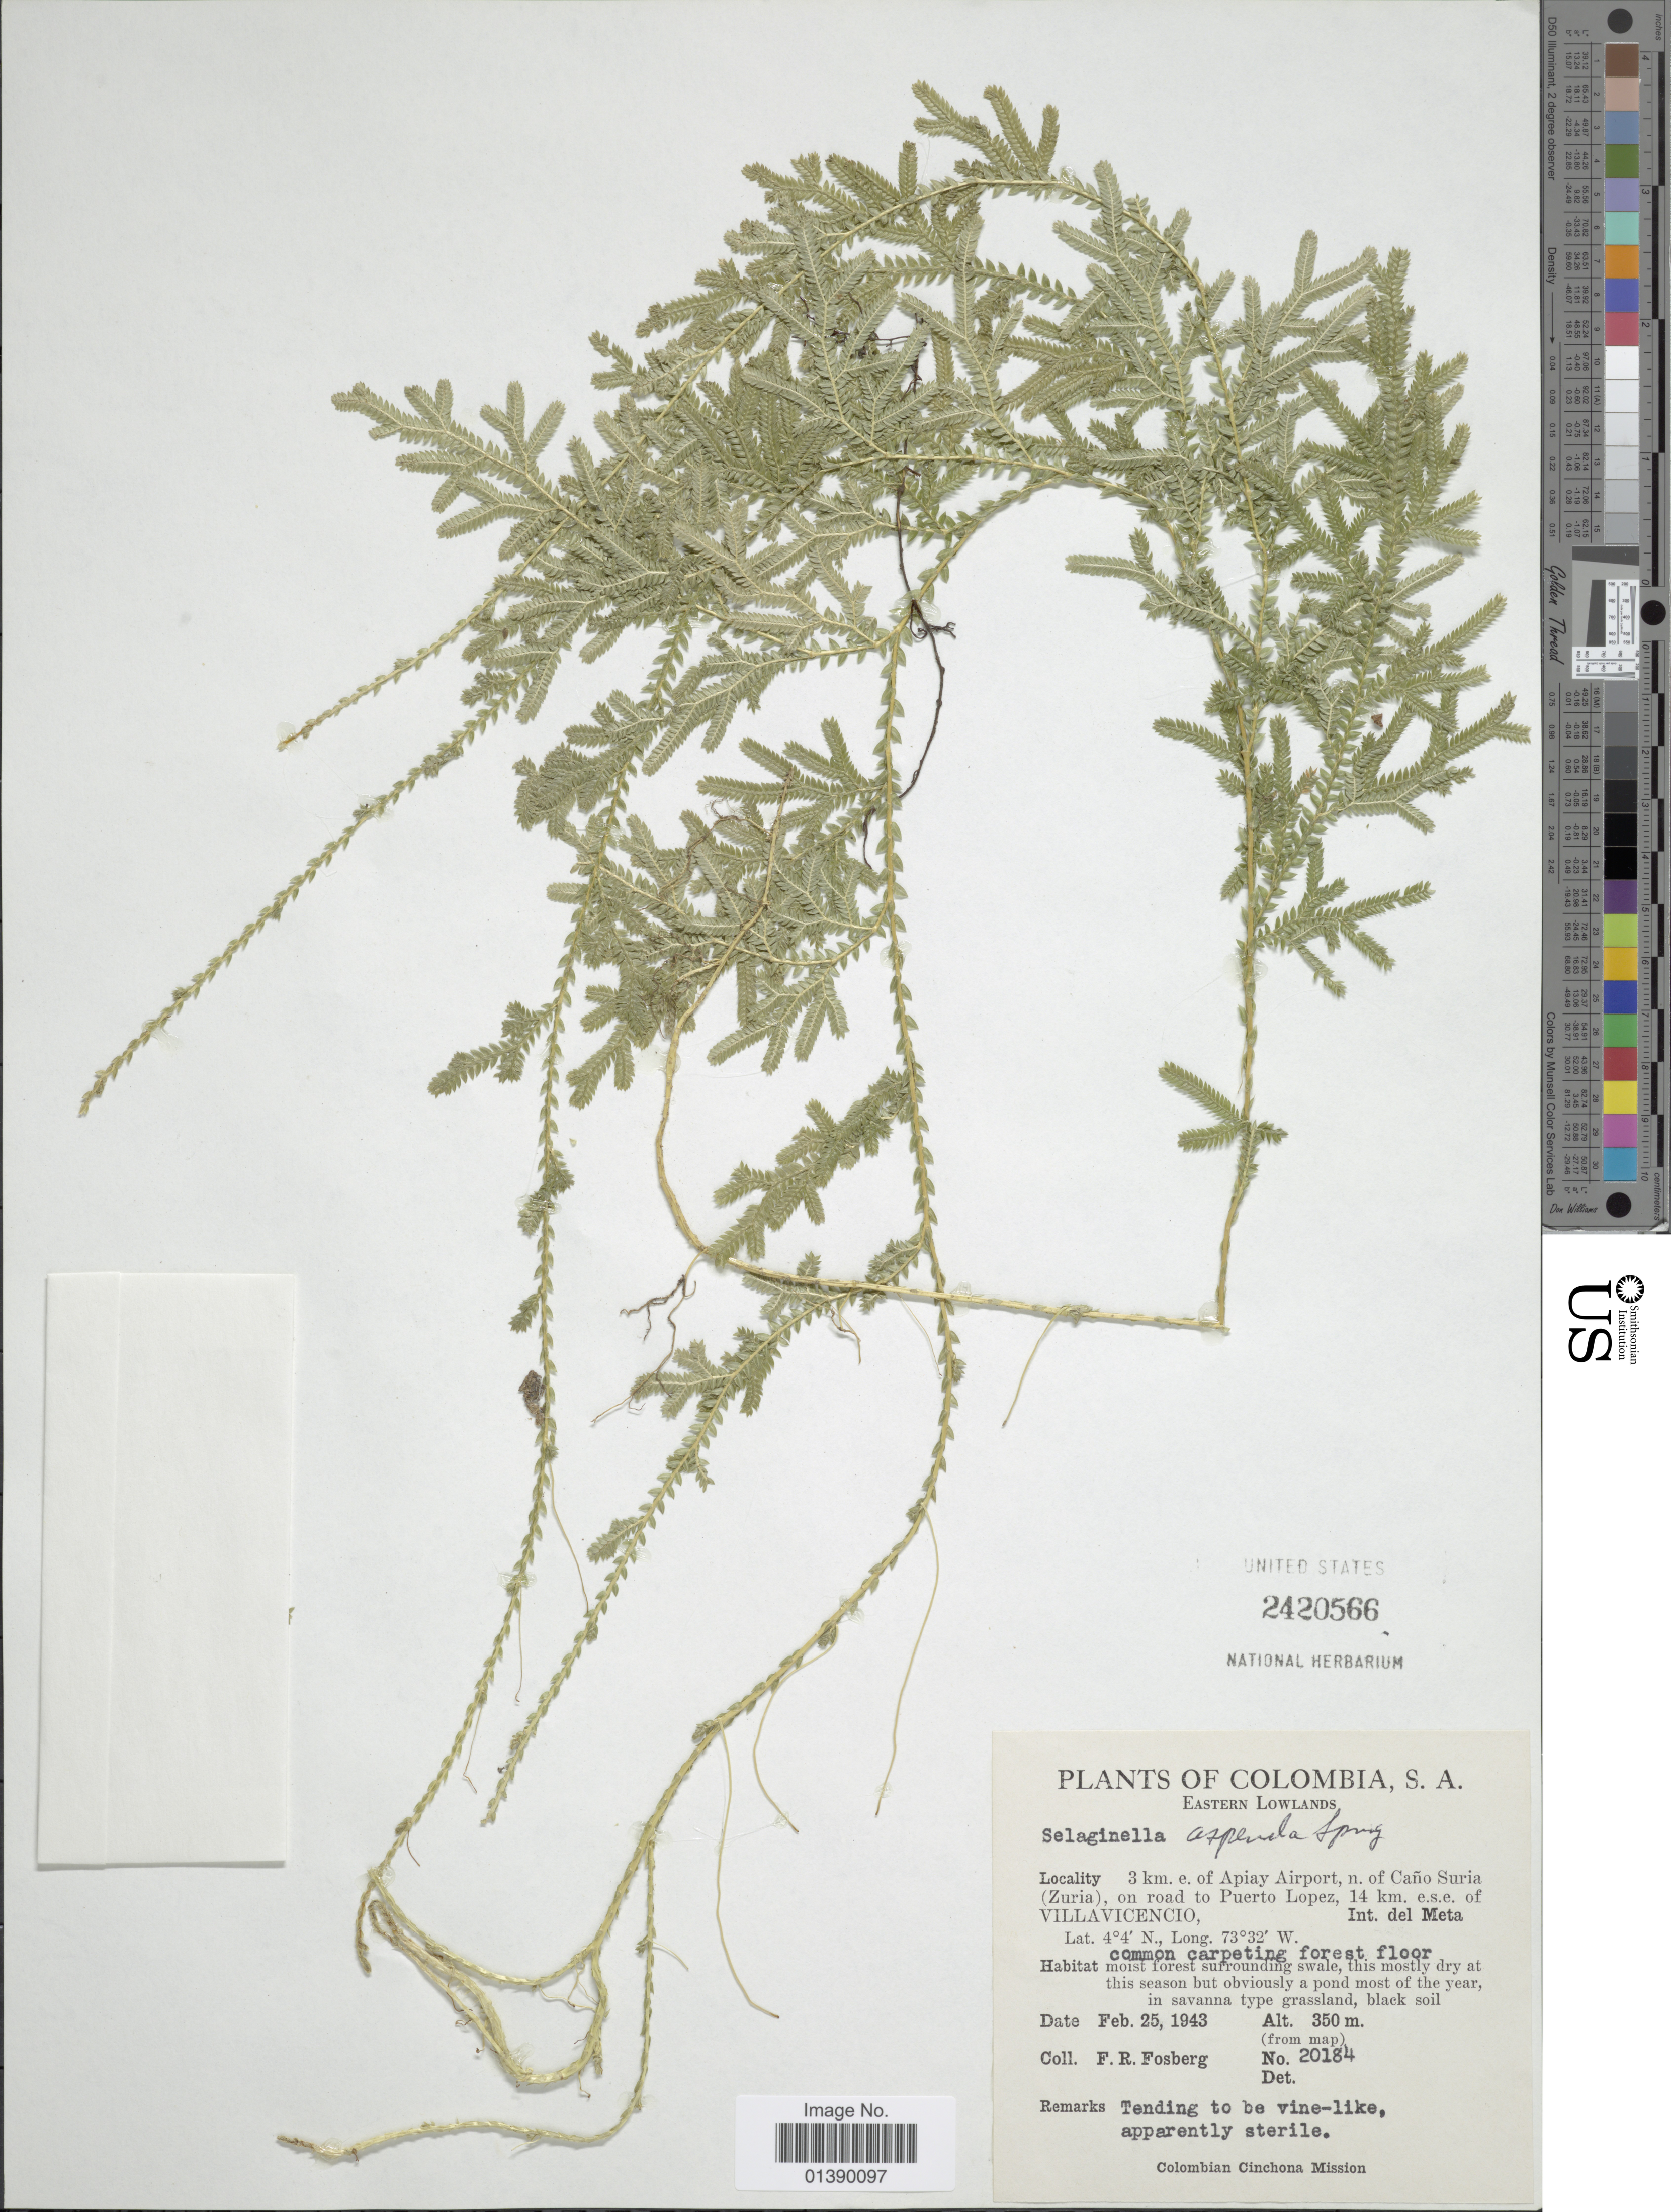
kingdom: Plantae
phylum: Tracheophyta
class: Lycopodiopsida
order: Selaginellales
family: Selaginellaceae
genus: Selaginella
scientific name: Selaginella asperula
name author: Spring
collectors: F. R. Fosberg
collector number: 20184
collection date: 1943-02-25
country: Colombia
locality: S.A. Eastern Lowlands, 3 km e of Apiay Airport, n of Caño Suria (Zuria), on road to Puerto Lopez, 14 km e.s.e. of Villavicencio, Int del Meta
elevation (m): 350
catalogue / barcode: US 2420566